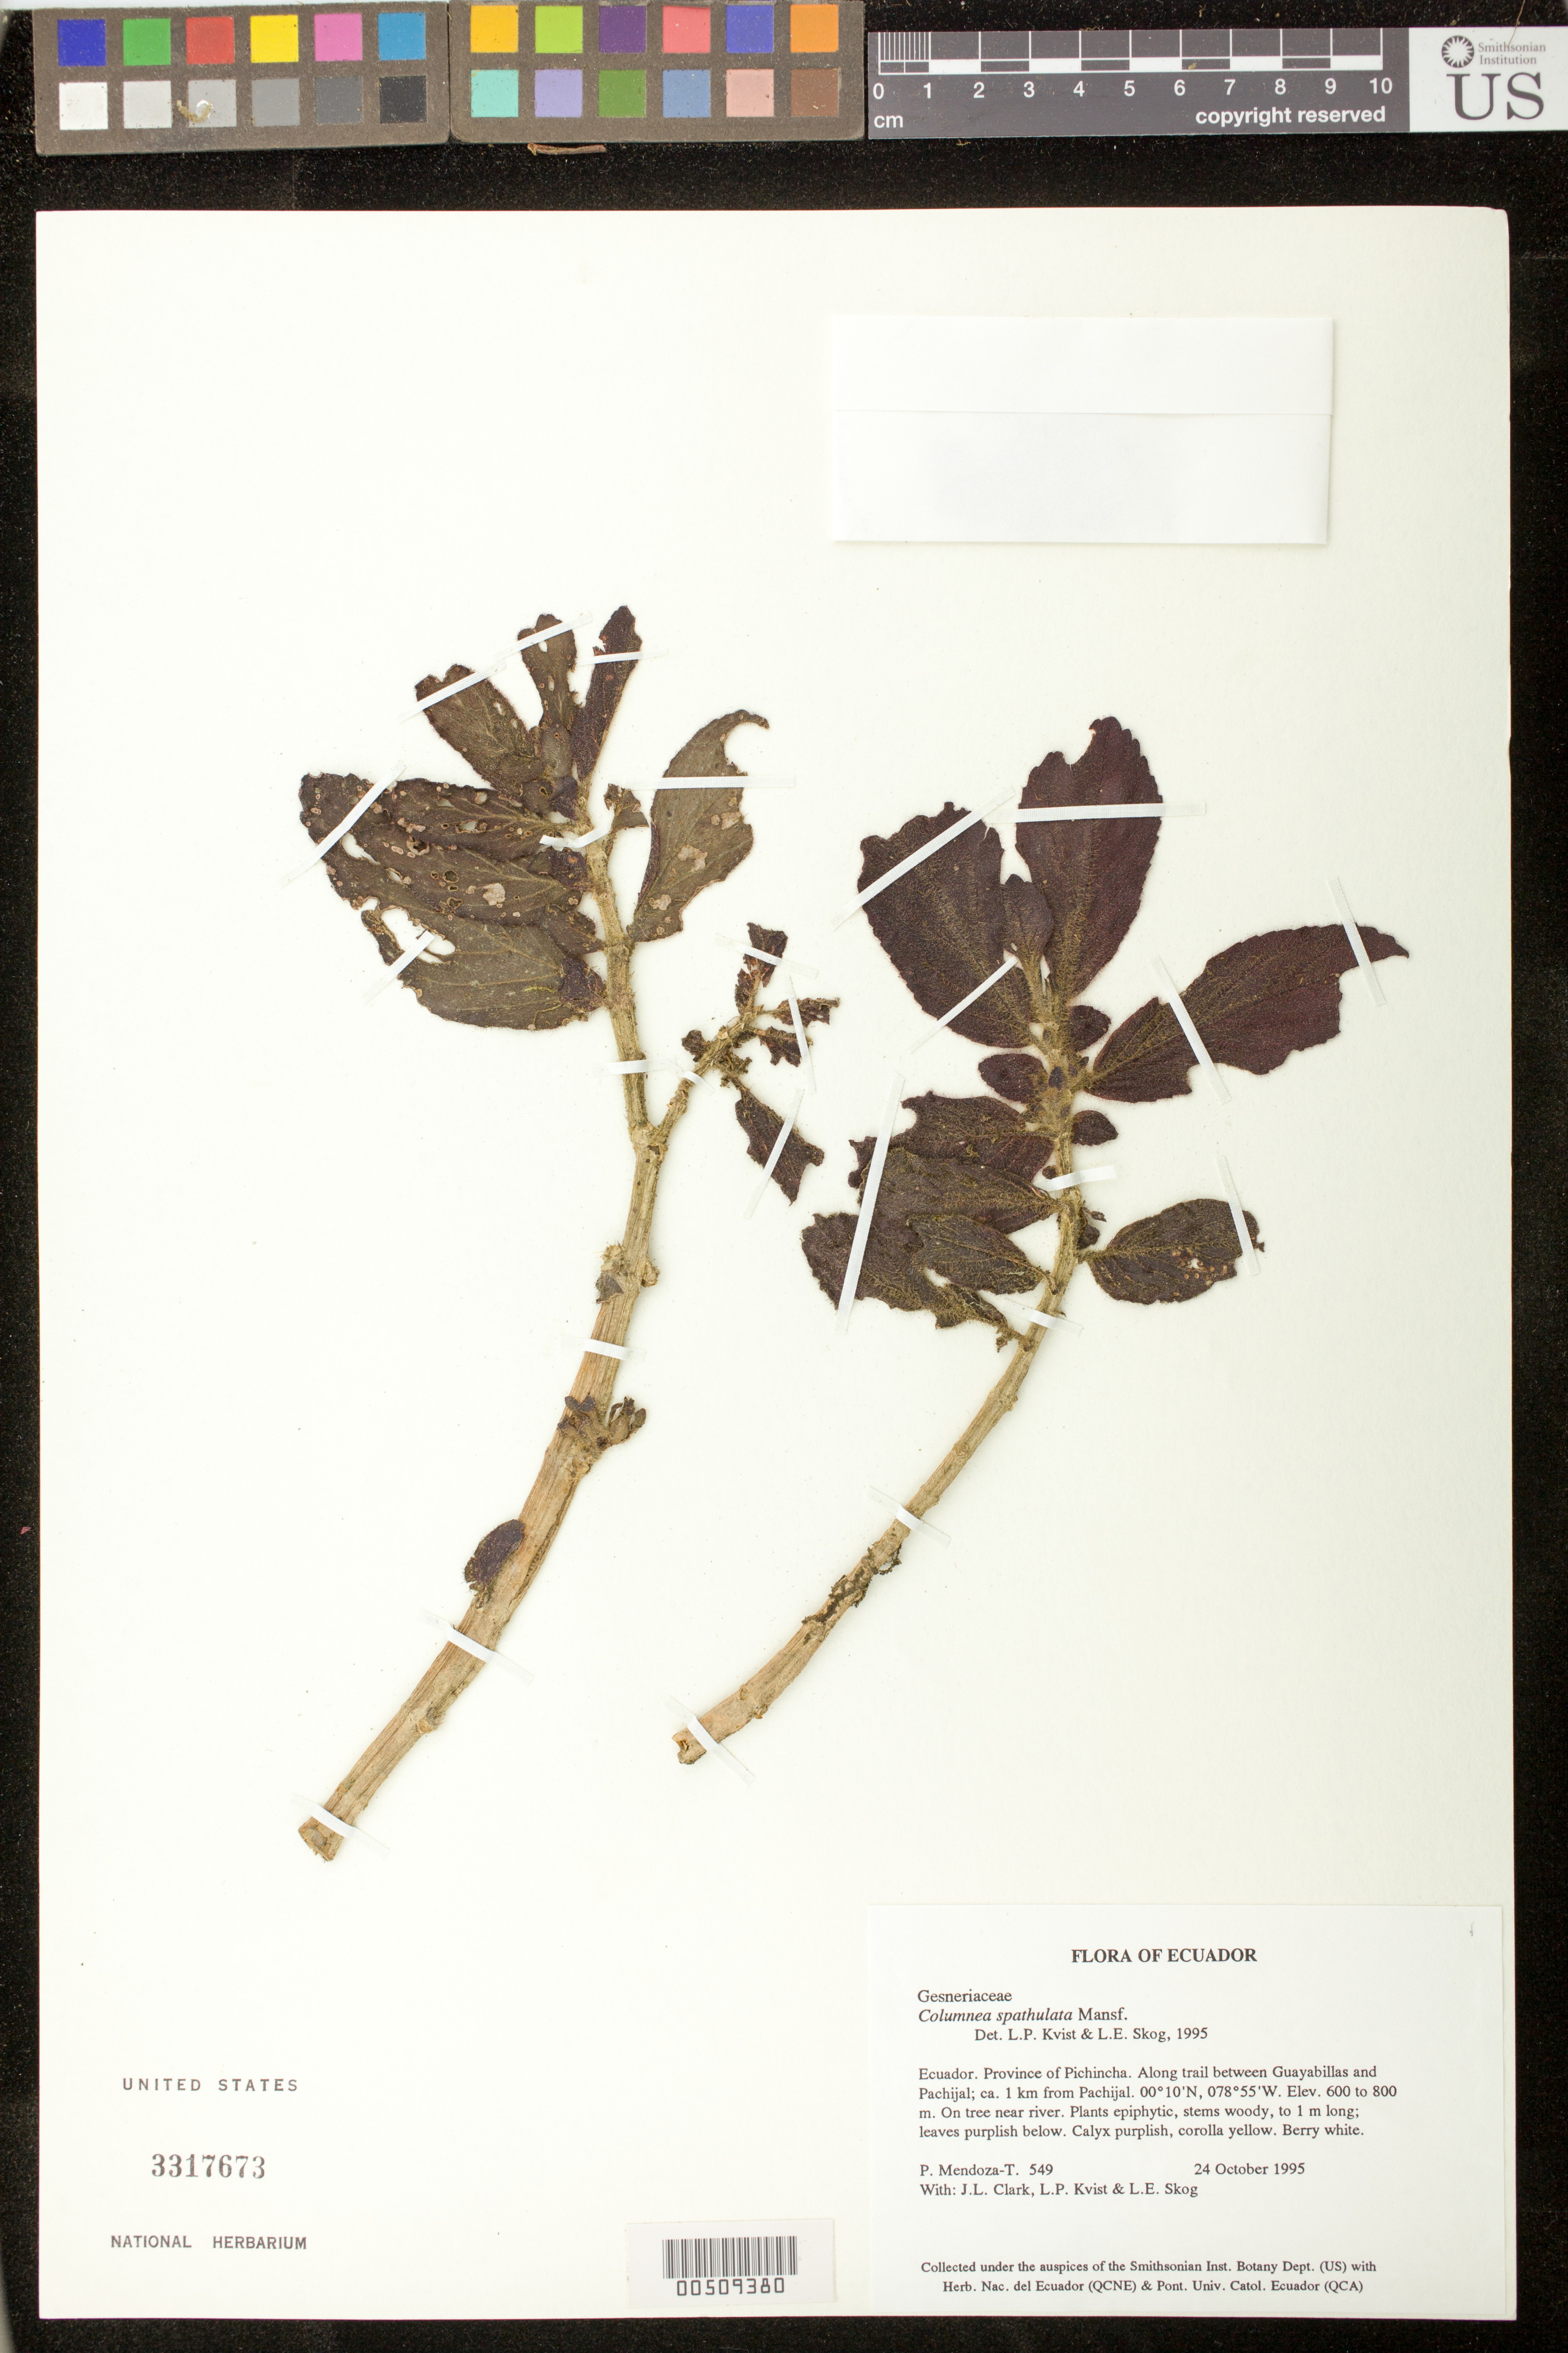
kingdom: Plantae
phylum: Tracheophyta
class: Magnoliopsida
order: Lamiales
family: Gesneriaceae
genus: Columnea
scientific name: Columnea spathulata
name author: Mansf.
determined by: Skog, Laurence E.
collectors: P. Mendoza-T., J. L. Clark, L. P. Kvist & L. E. Skog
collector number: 549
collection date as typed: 24 Oct 1995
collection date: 1995-10-24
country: Ecuador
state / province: Pichincha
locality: Along trail between Guayabillas and Pachijal; ca. 1 km from Pachijal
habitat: On tree near river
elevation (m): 600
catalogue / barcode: US 3317673